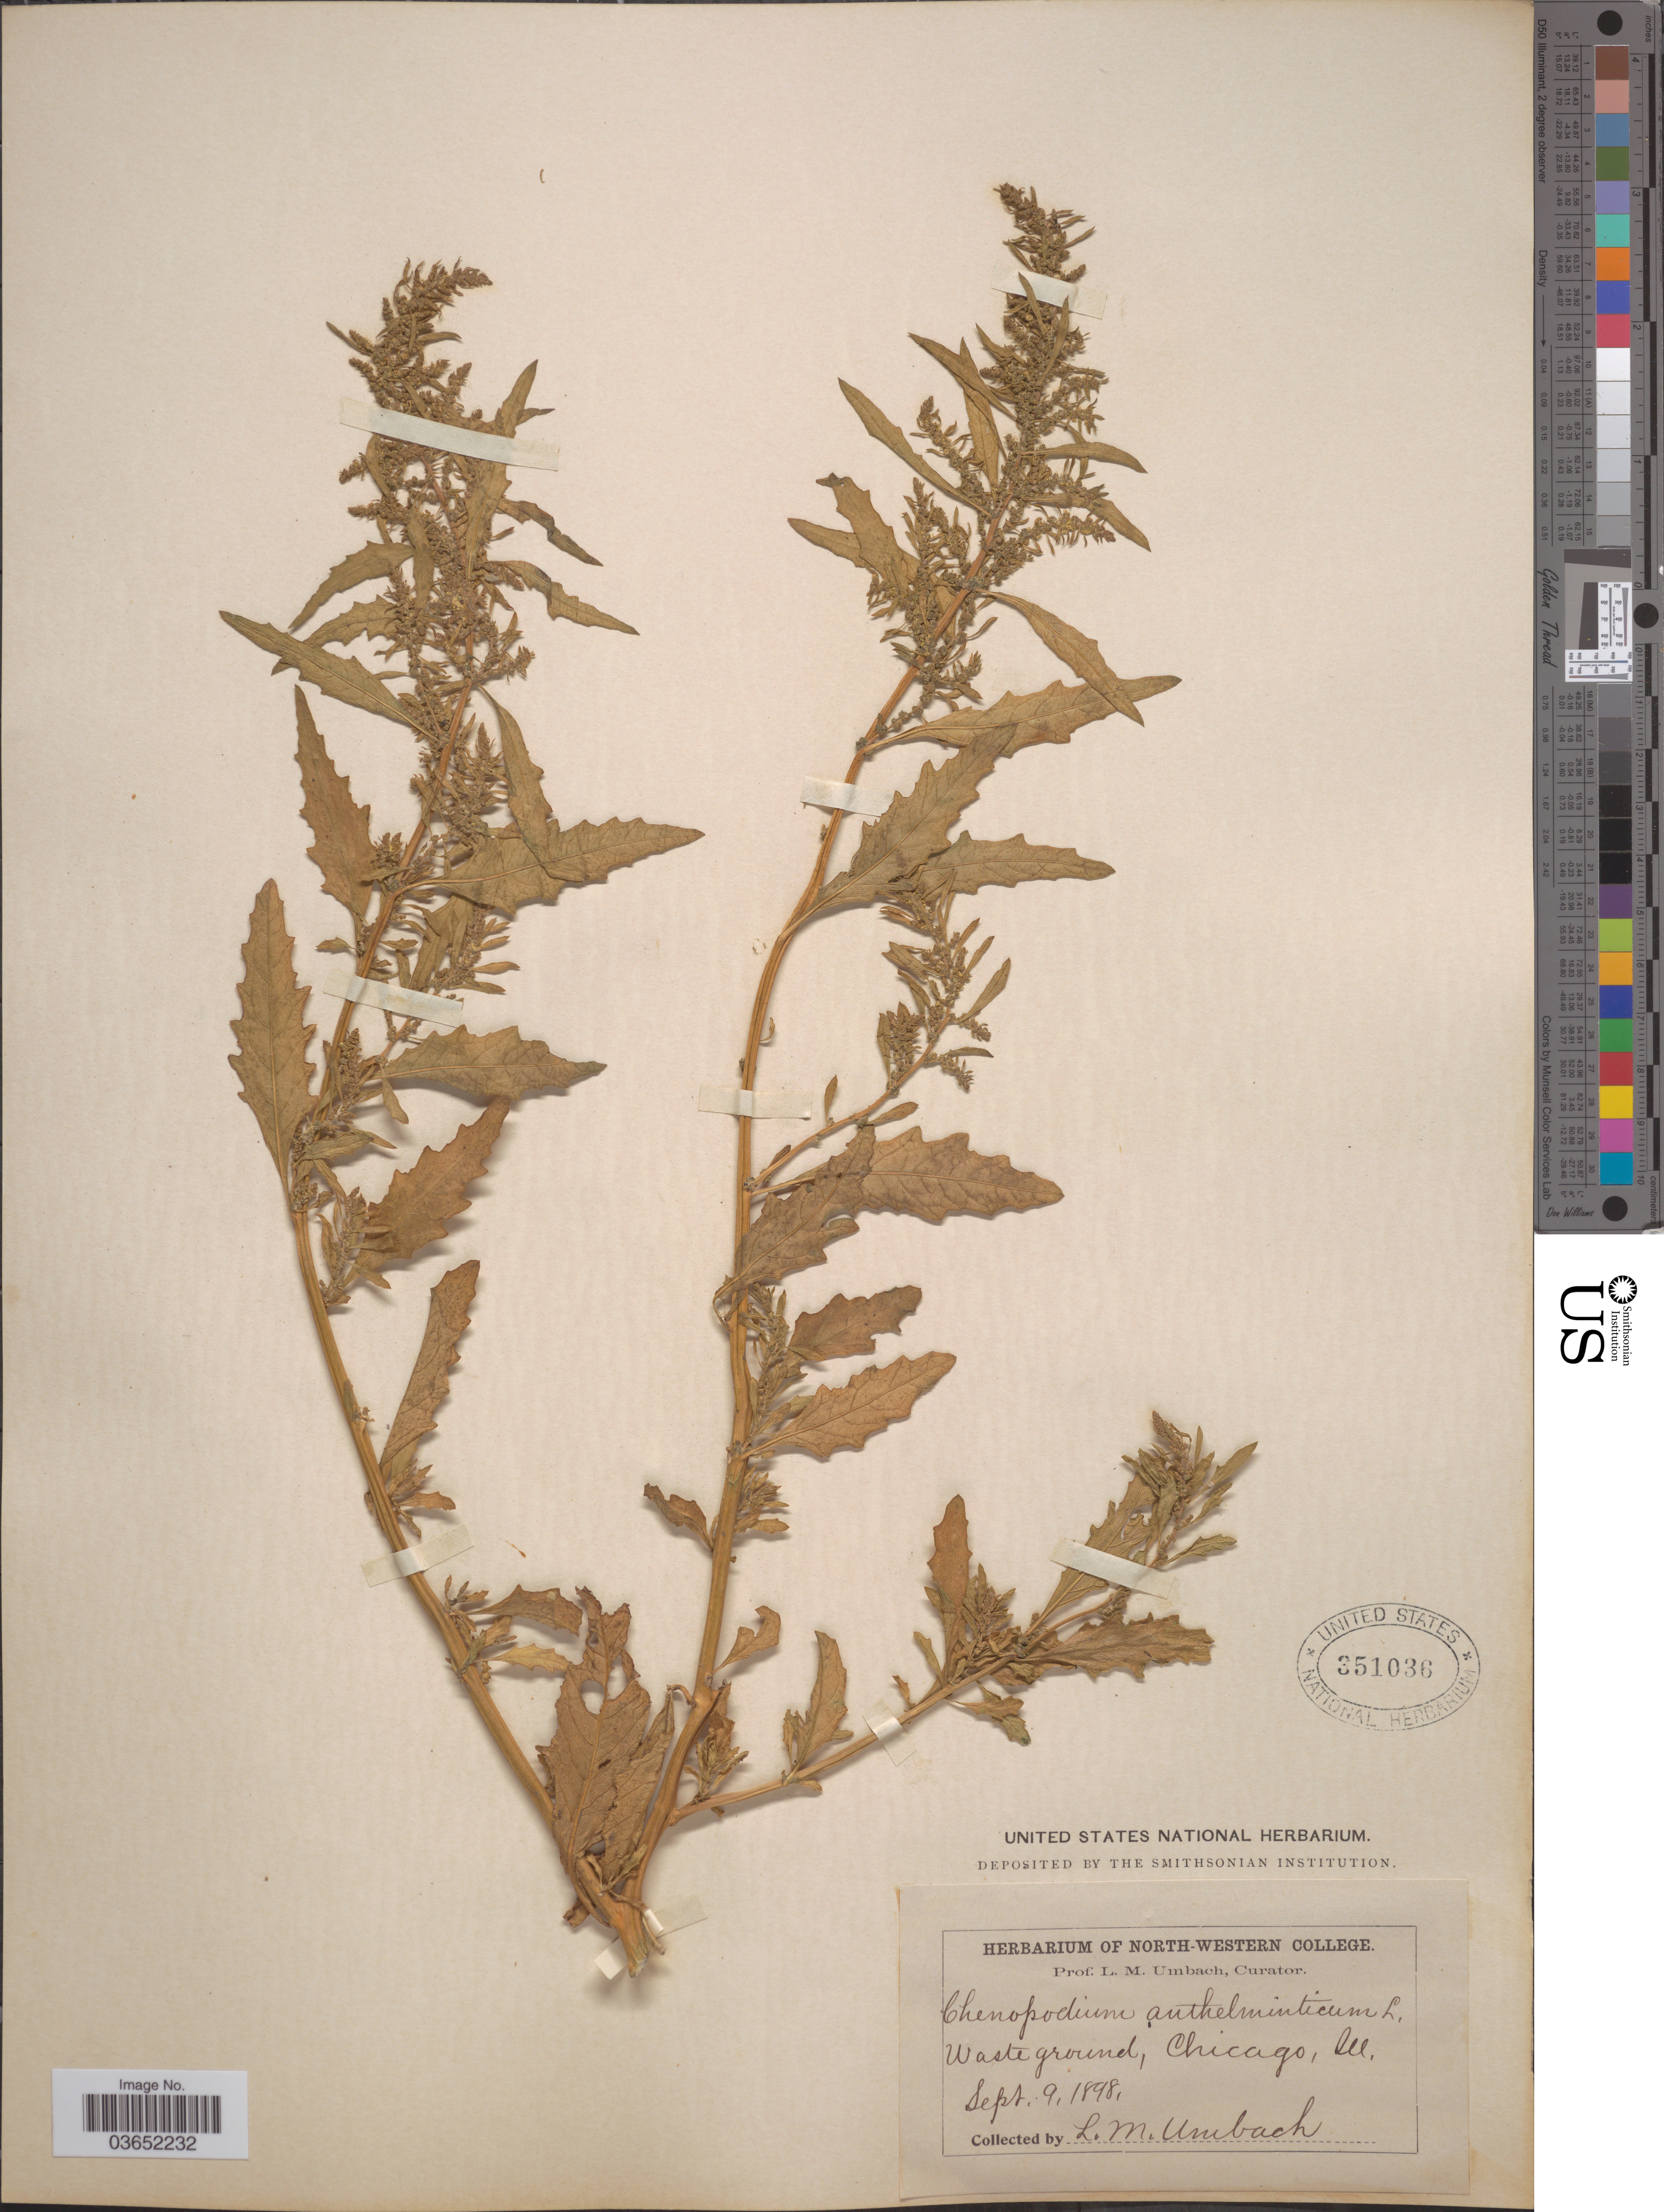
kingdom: Plantae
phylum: Tracheophyta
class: Magnoliopsida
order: Caryophyllales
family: Amaranthaceae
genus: Chenopodium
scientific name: Chenopodium ambrosioides var. anthelminticum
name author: (L.) A. Gray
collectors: L. M. Umbach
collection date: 1898-09-09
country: United States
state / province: Illinois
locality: Waste ground, Chicago.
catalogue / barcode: US 351036